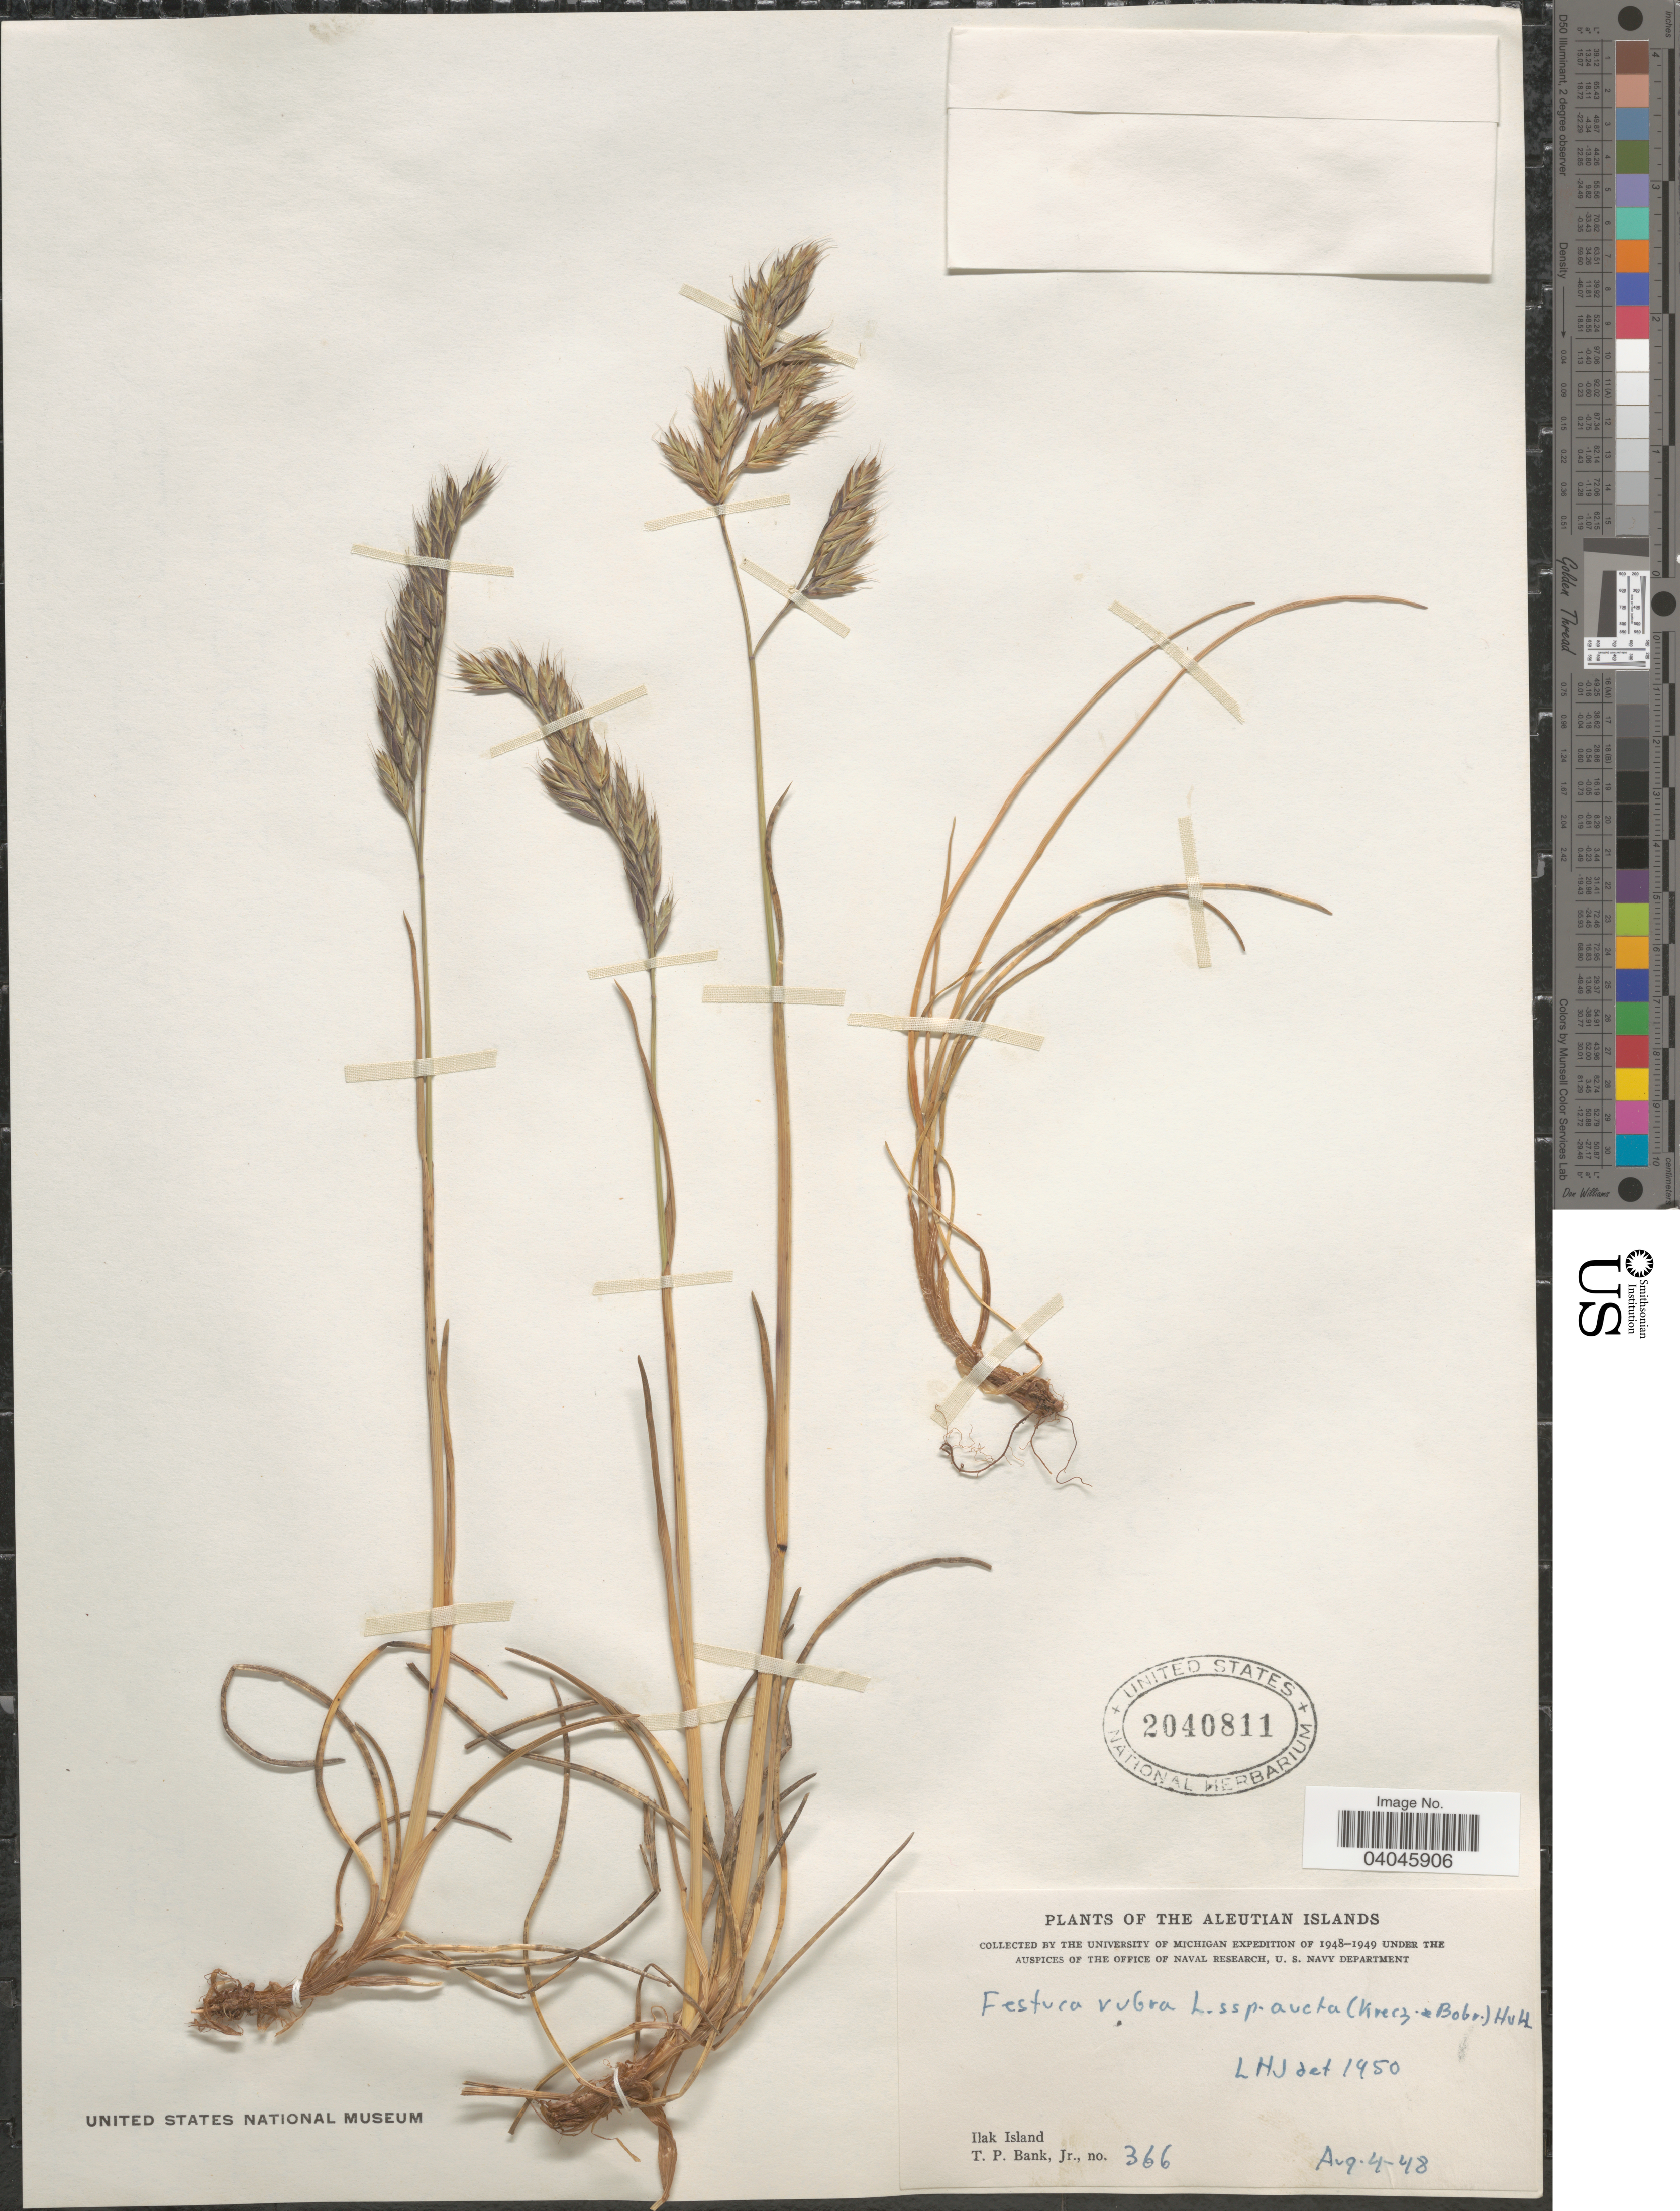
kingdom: Plantae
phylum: Tracheophyta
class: Liliopsida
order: Poales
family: Poaceae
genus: Festuca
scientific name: Festuca rubra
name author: L.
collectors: T. Bank Jr.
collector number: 366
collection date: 1948-08-04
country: United States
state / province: Alaska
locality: Aleutian Islands. Ilak Island.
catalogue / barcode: US 2040811